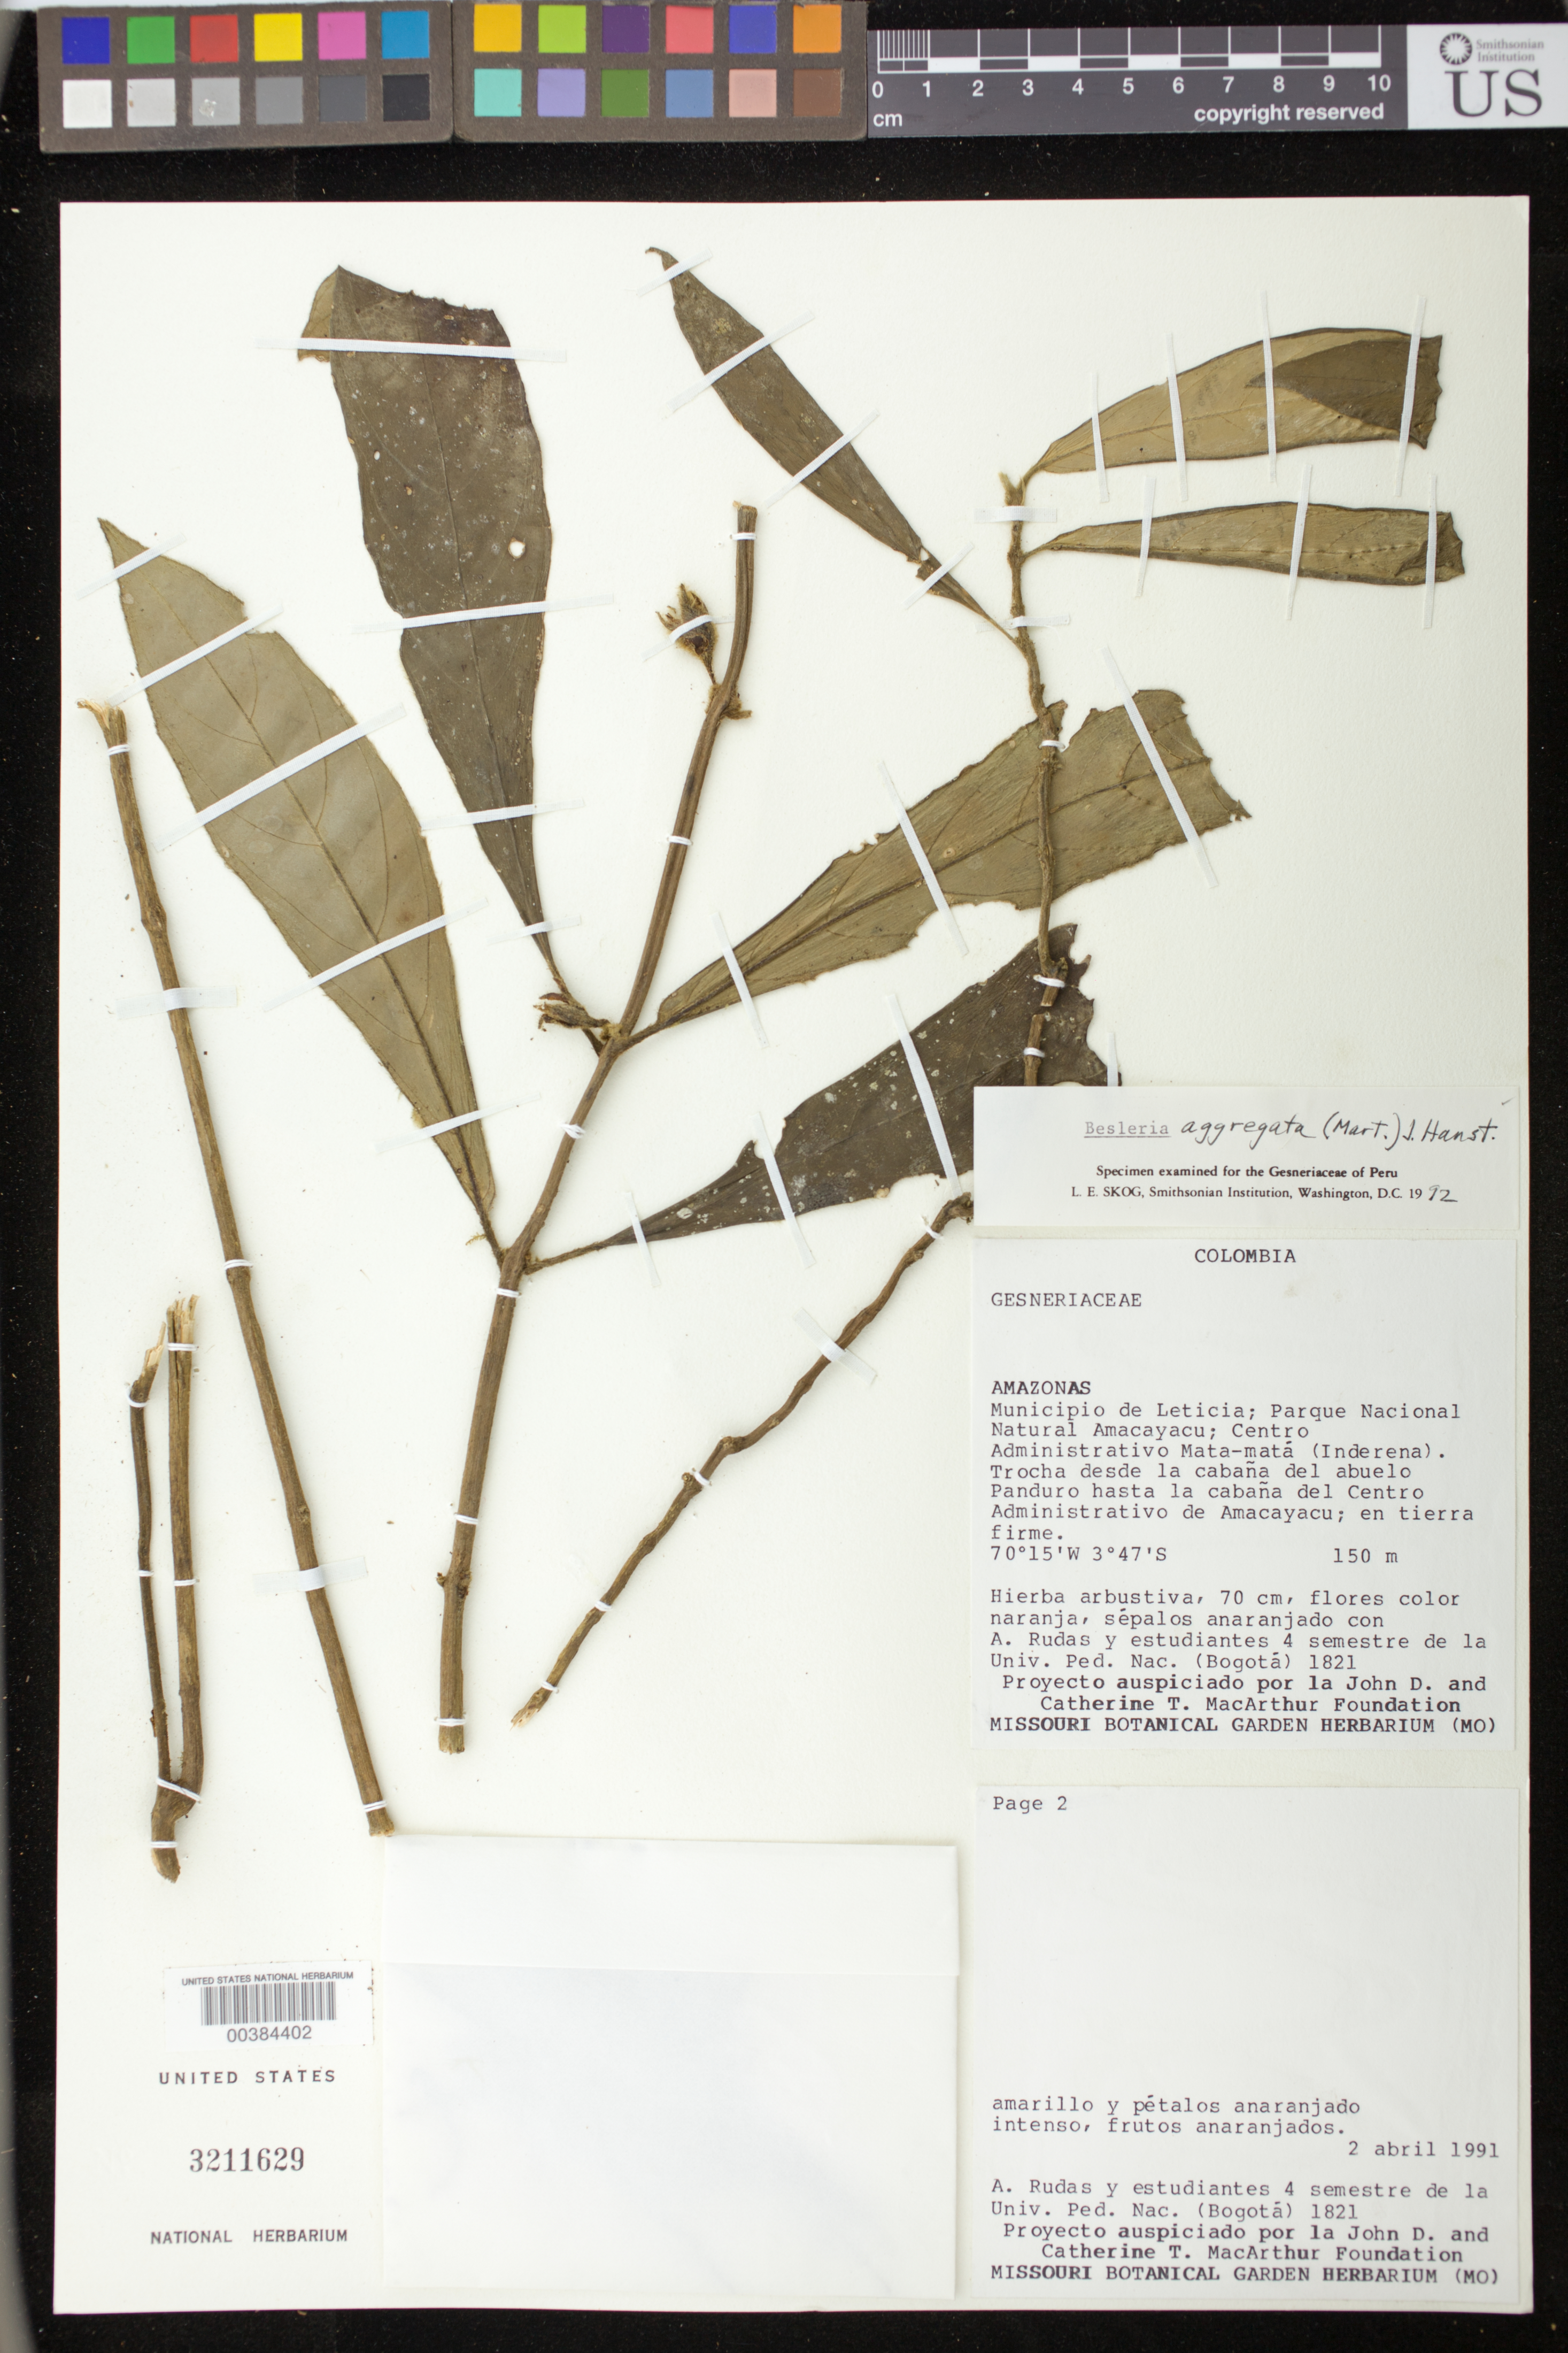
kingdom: Plantae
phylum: Tracheophyta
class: Magnoliopsida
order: Lamiales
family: Gesneriaceae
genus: Besleria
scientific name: Besleria aggregata var. aggregata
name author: (Mart.) Hanst.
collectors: A. Rudas & et al.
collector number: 1821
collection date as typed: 02 Apr 1991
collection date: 1991-04-02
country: Colombia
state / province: Amazônas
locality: Mpio. de Leticia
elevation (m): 150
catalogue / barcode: US 3211629